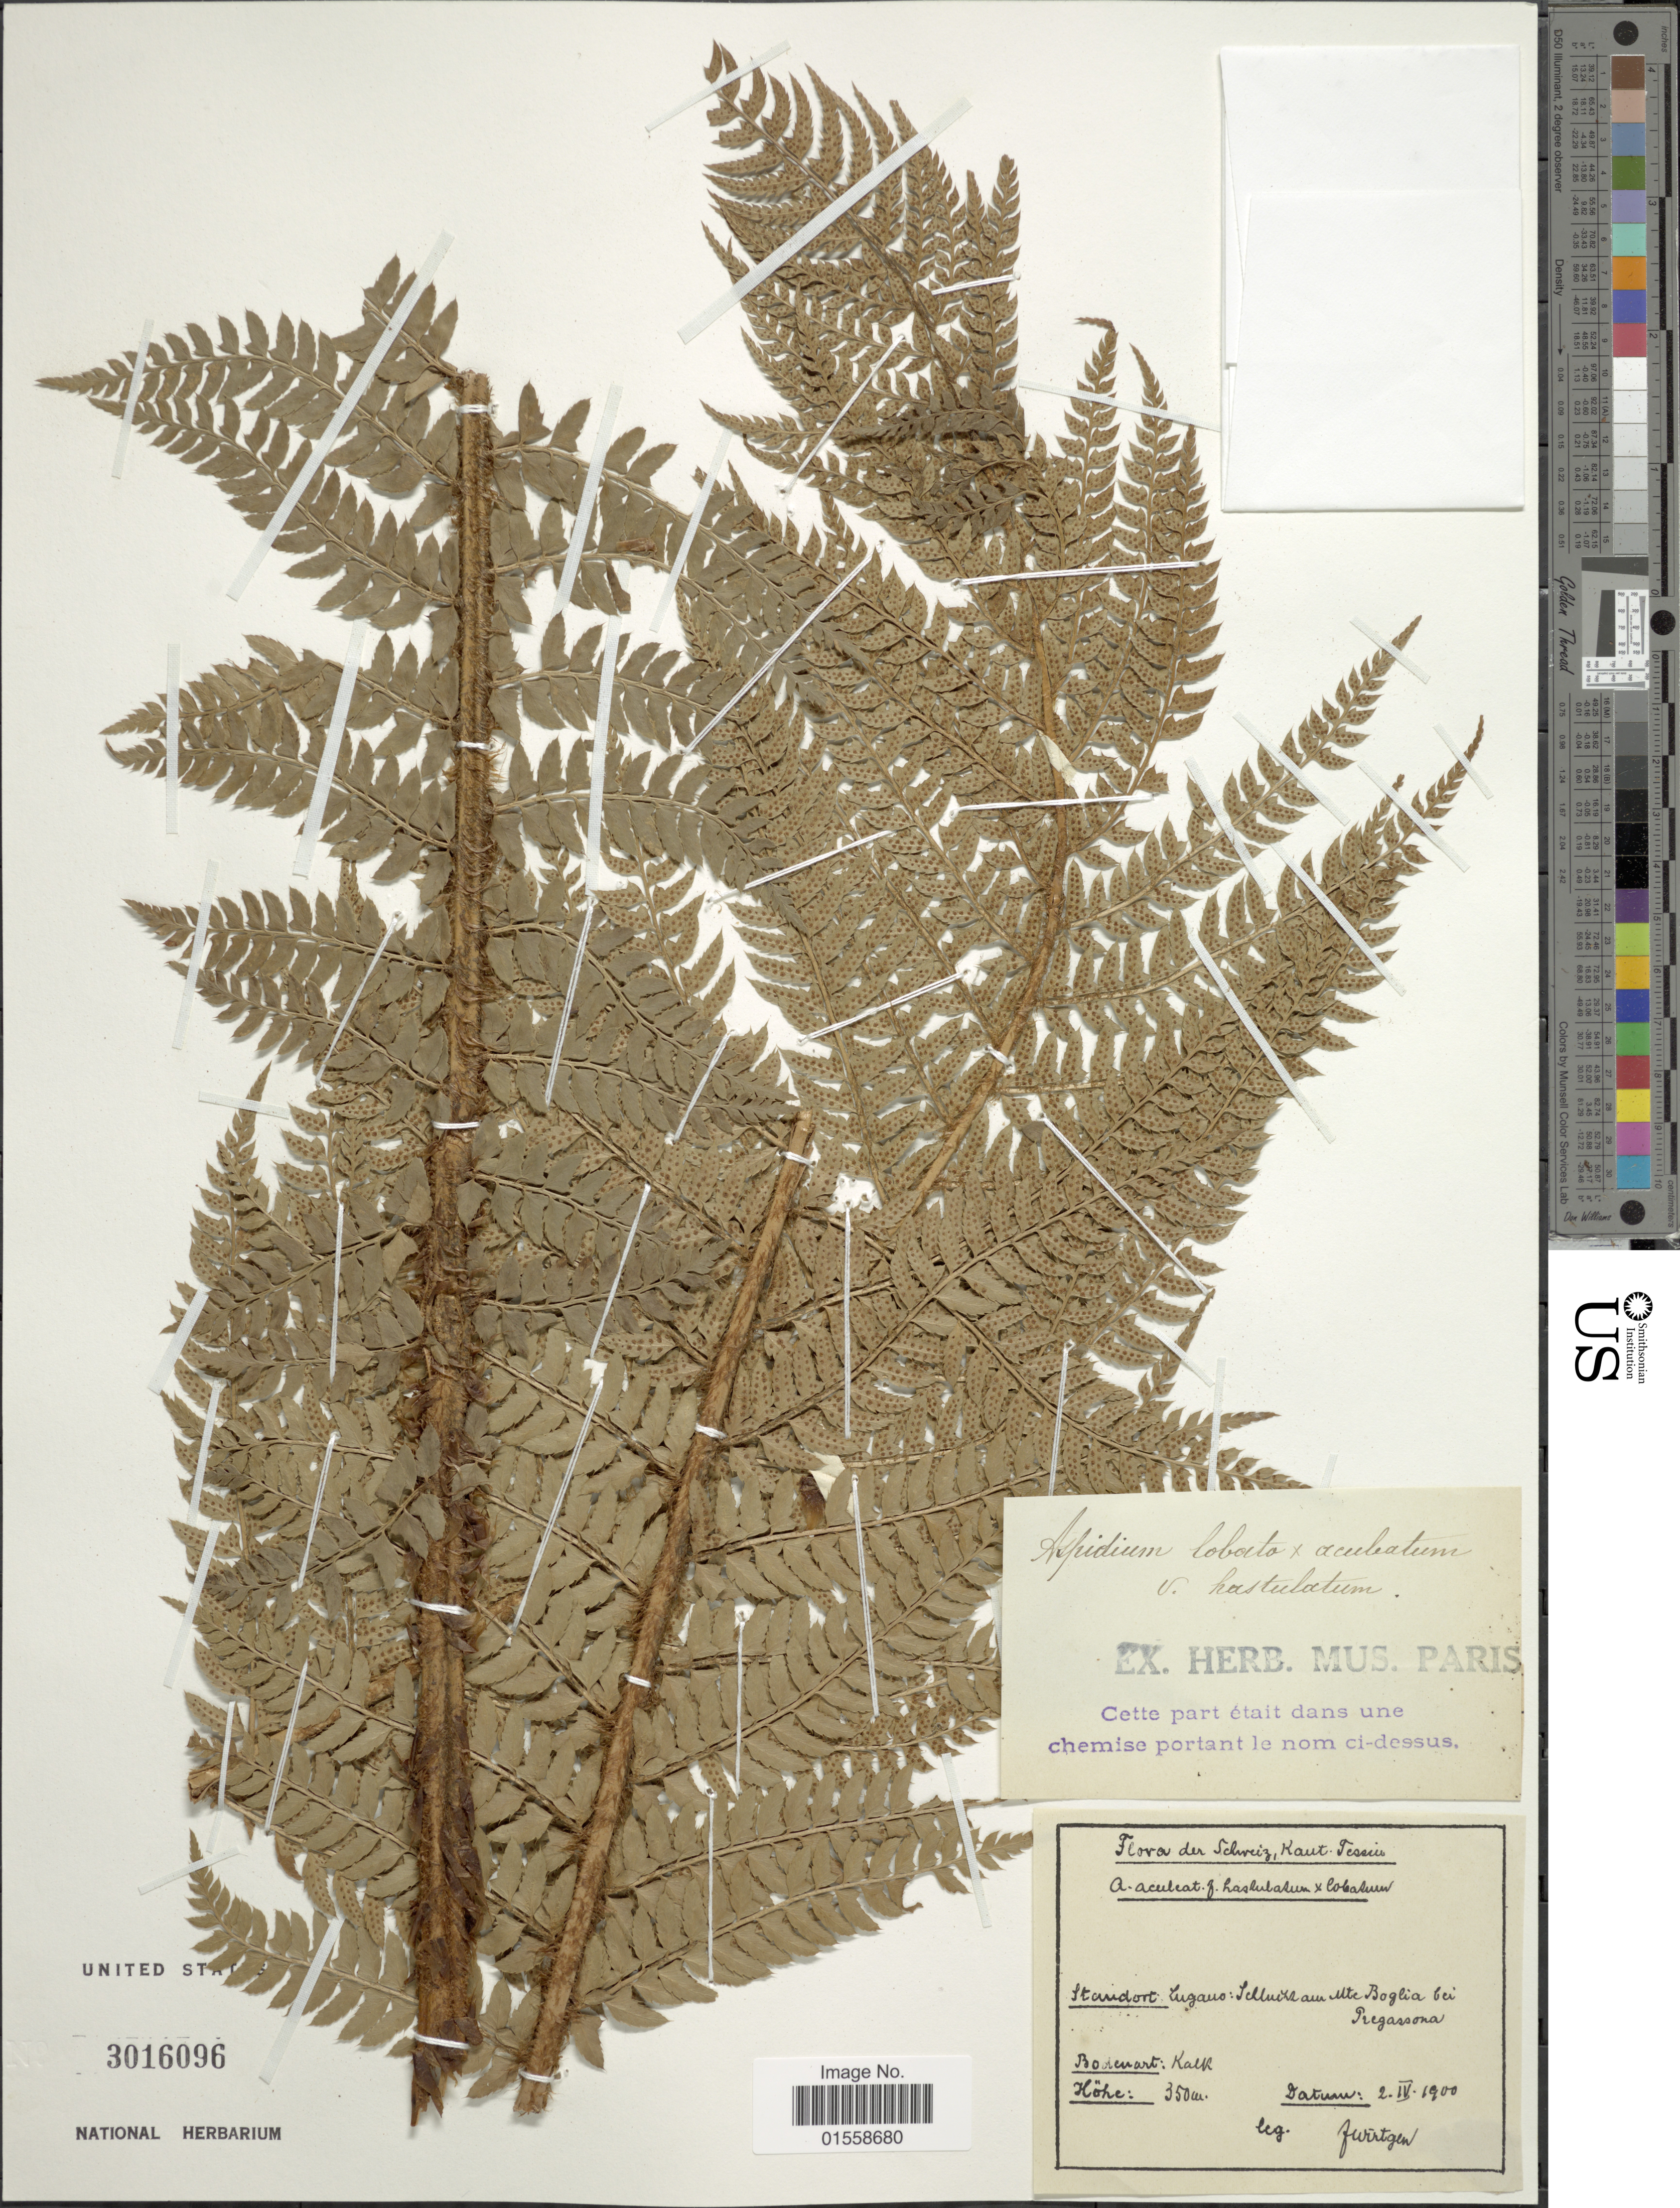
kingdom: Plantae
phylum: Tracheophyta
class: Polypodiopsida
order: Polypodiales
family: Dryopteridaceae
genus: Polystichum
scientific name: Polystichum x bicknellii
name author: (Christ) Hahne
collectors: Wirtgen, --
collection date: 1900-04-02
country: Switzerland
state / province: Ticino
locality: Schweiz, Kanton. Tessin, Lugano: Schucht am Monte Boglia bei Pregassona.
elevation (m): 350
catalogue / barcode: US 3016096